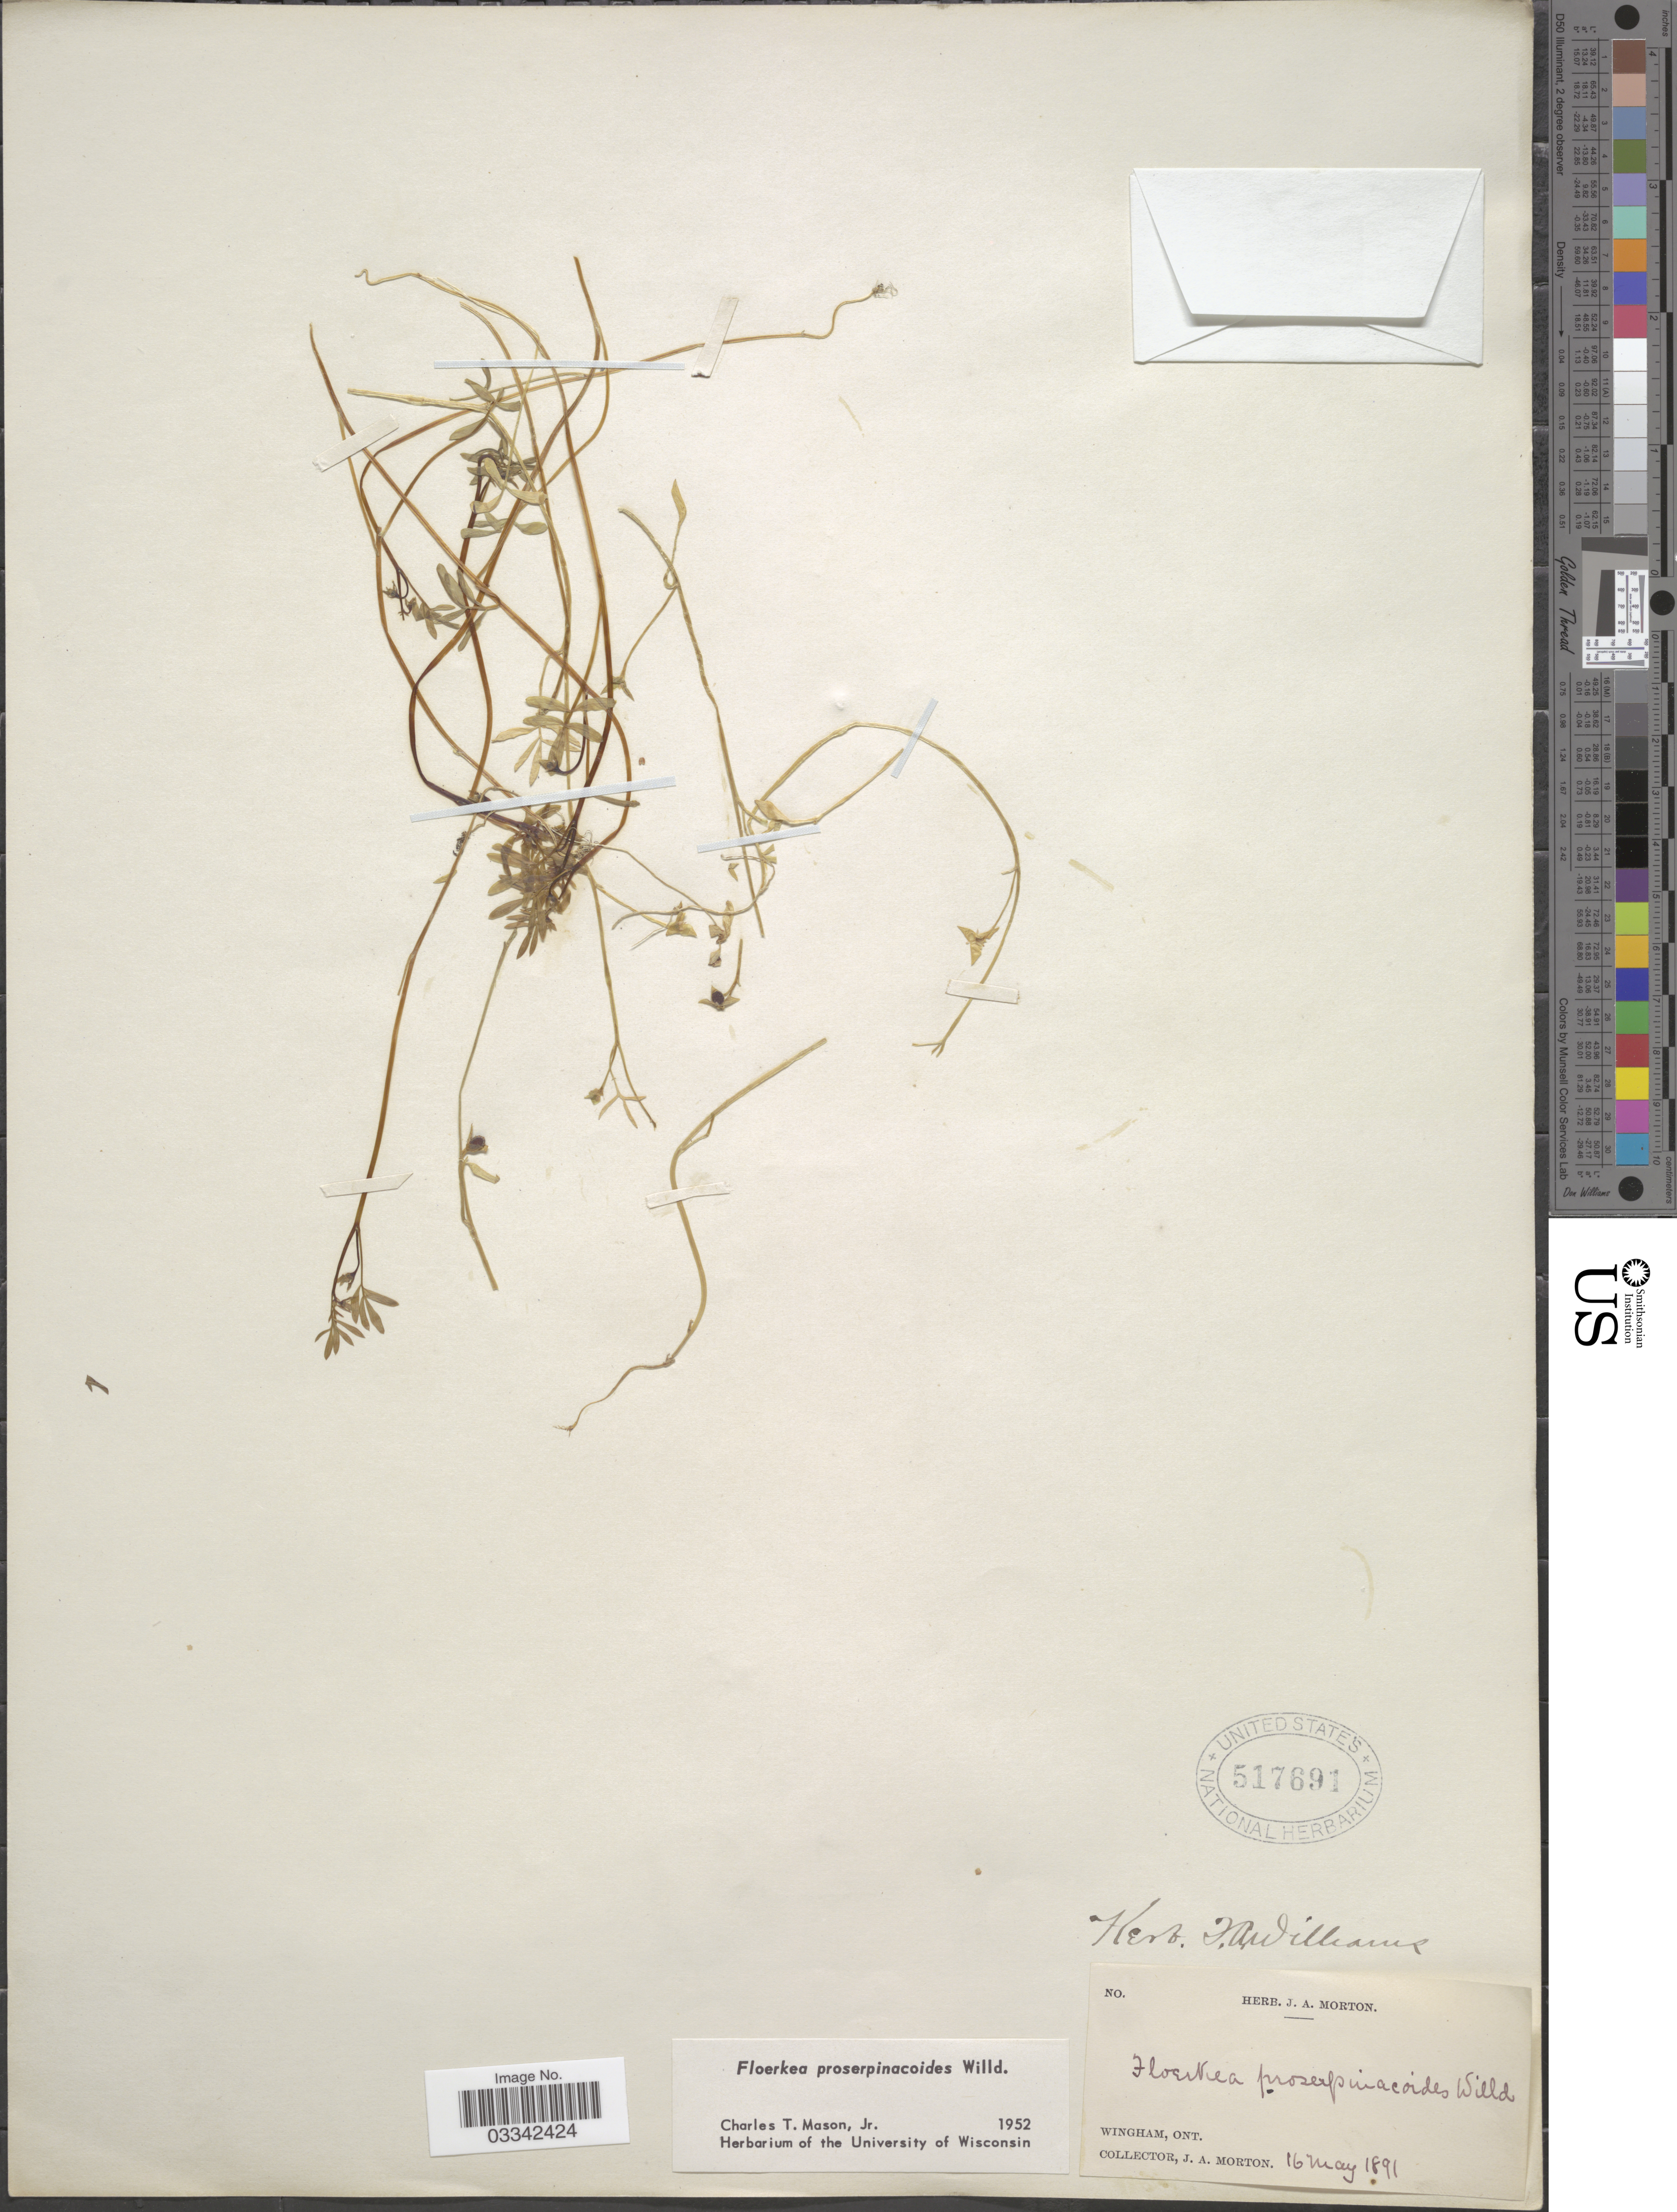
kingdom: Plantae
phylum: Tracheophyta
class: Magnoliopsida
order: Brassicales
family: Limnanthaceae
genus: Floerkea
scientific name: Floerkea proserpinacoides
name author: Willd.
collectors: J. A. Morton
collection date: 1891-05-16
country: Canada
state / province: Ontario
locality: Wingham.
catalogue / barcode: US 517691